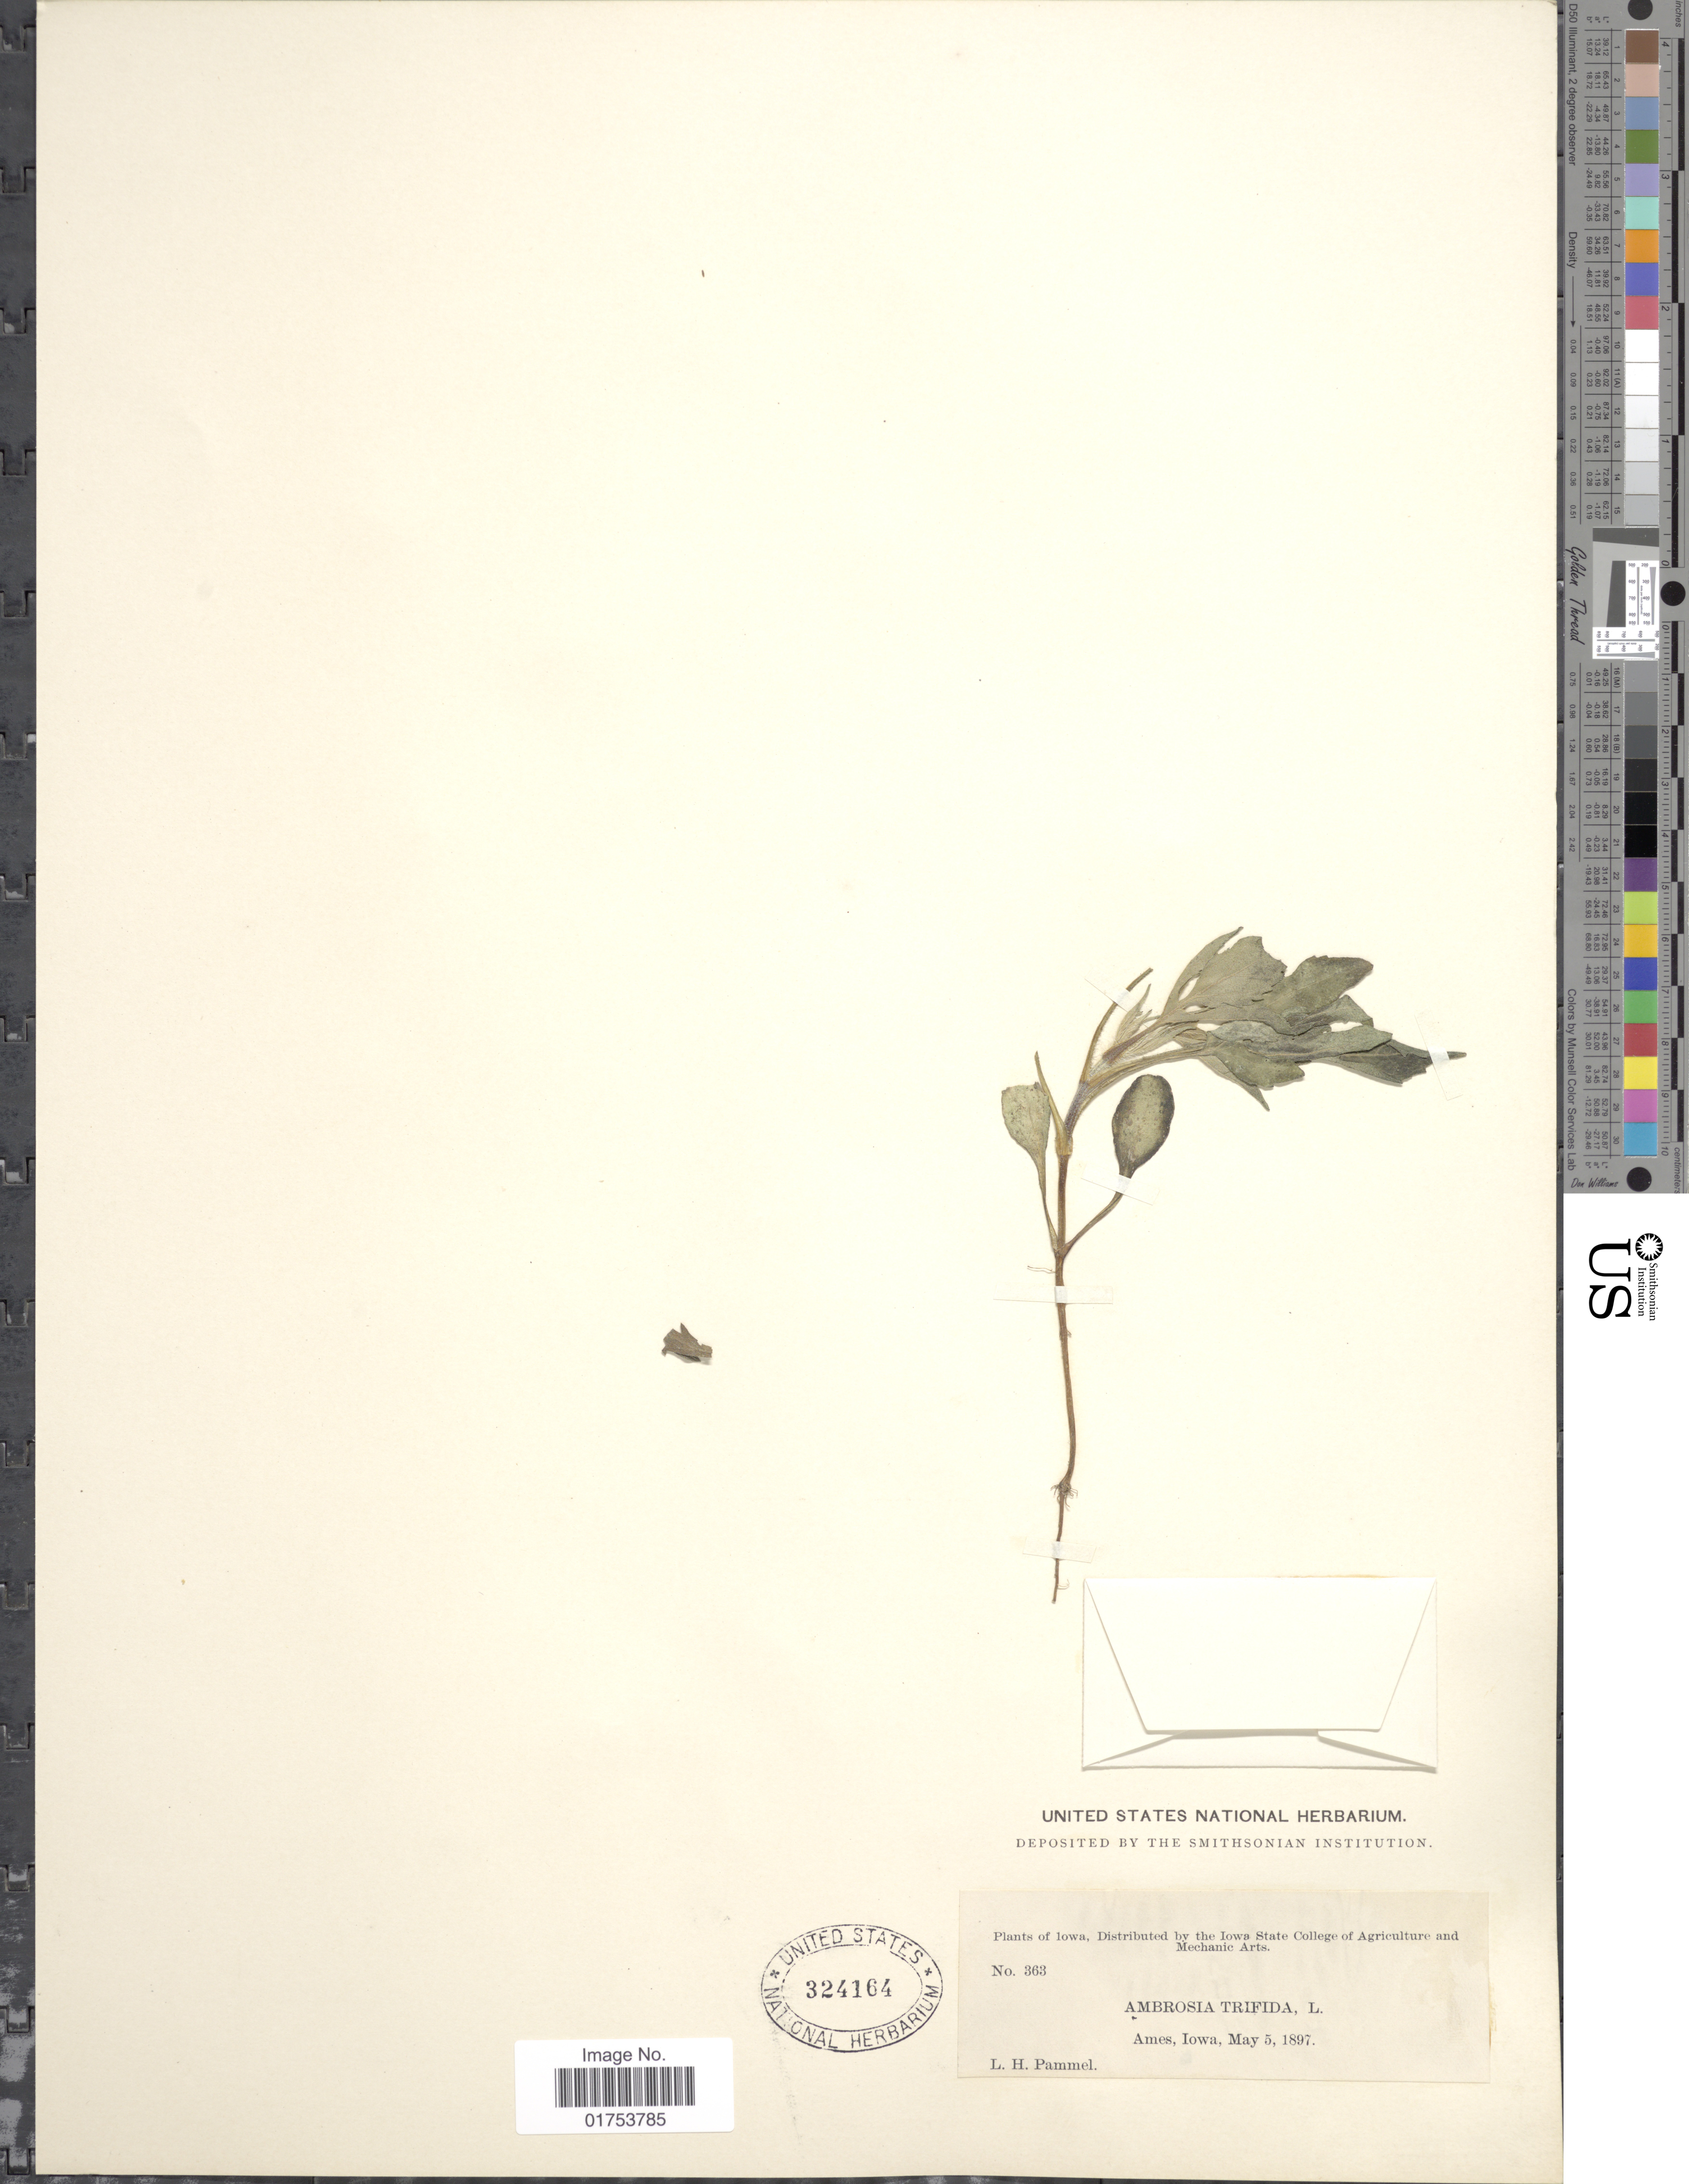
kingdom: Plantae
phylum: Tracheophyta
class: Magnoliopsida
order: Asterales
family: Asteraceae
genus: Ambrosia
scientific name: Ambrosia trifida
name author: L.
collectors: L. Pammel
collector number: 363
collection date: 1897-05-05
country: United States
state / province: Iowa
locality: Ames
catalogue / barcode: US 324164